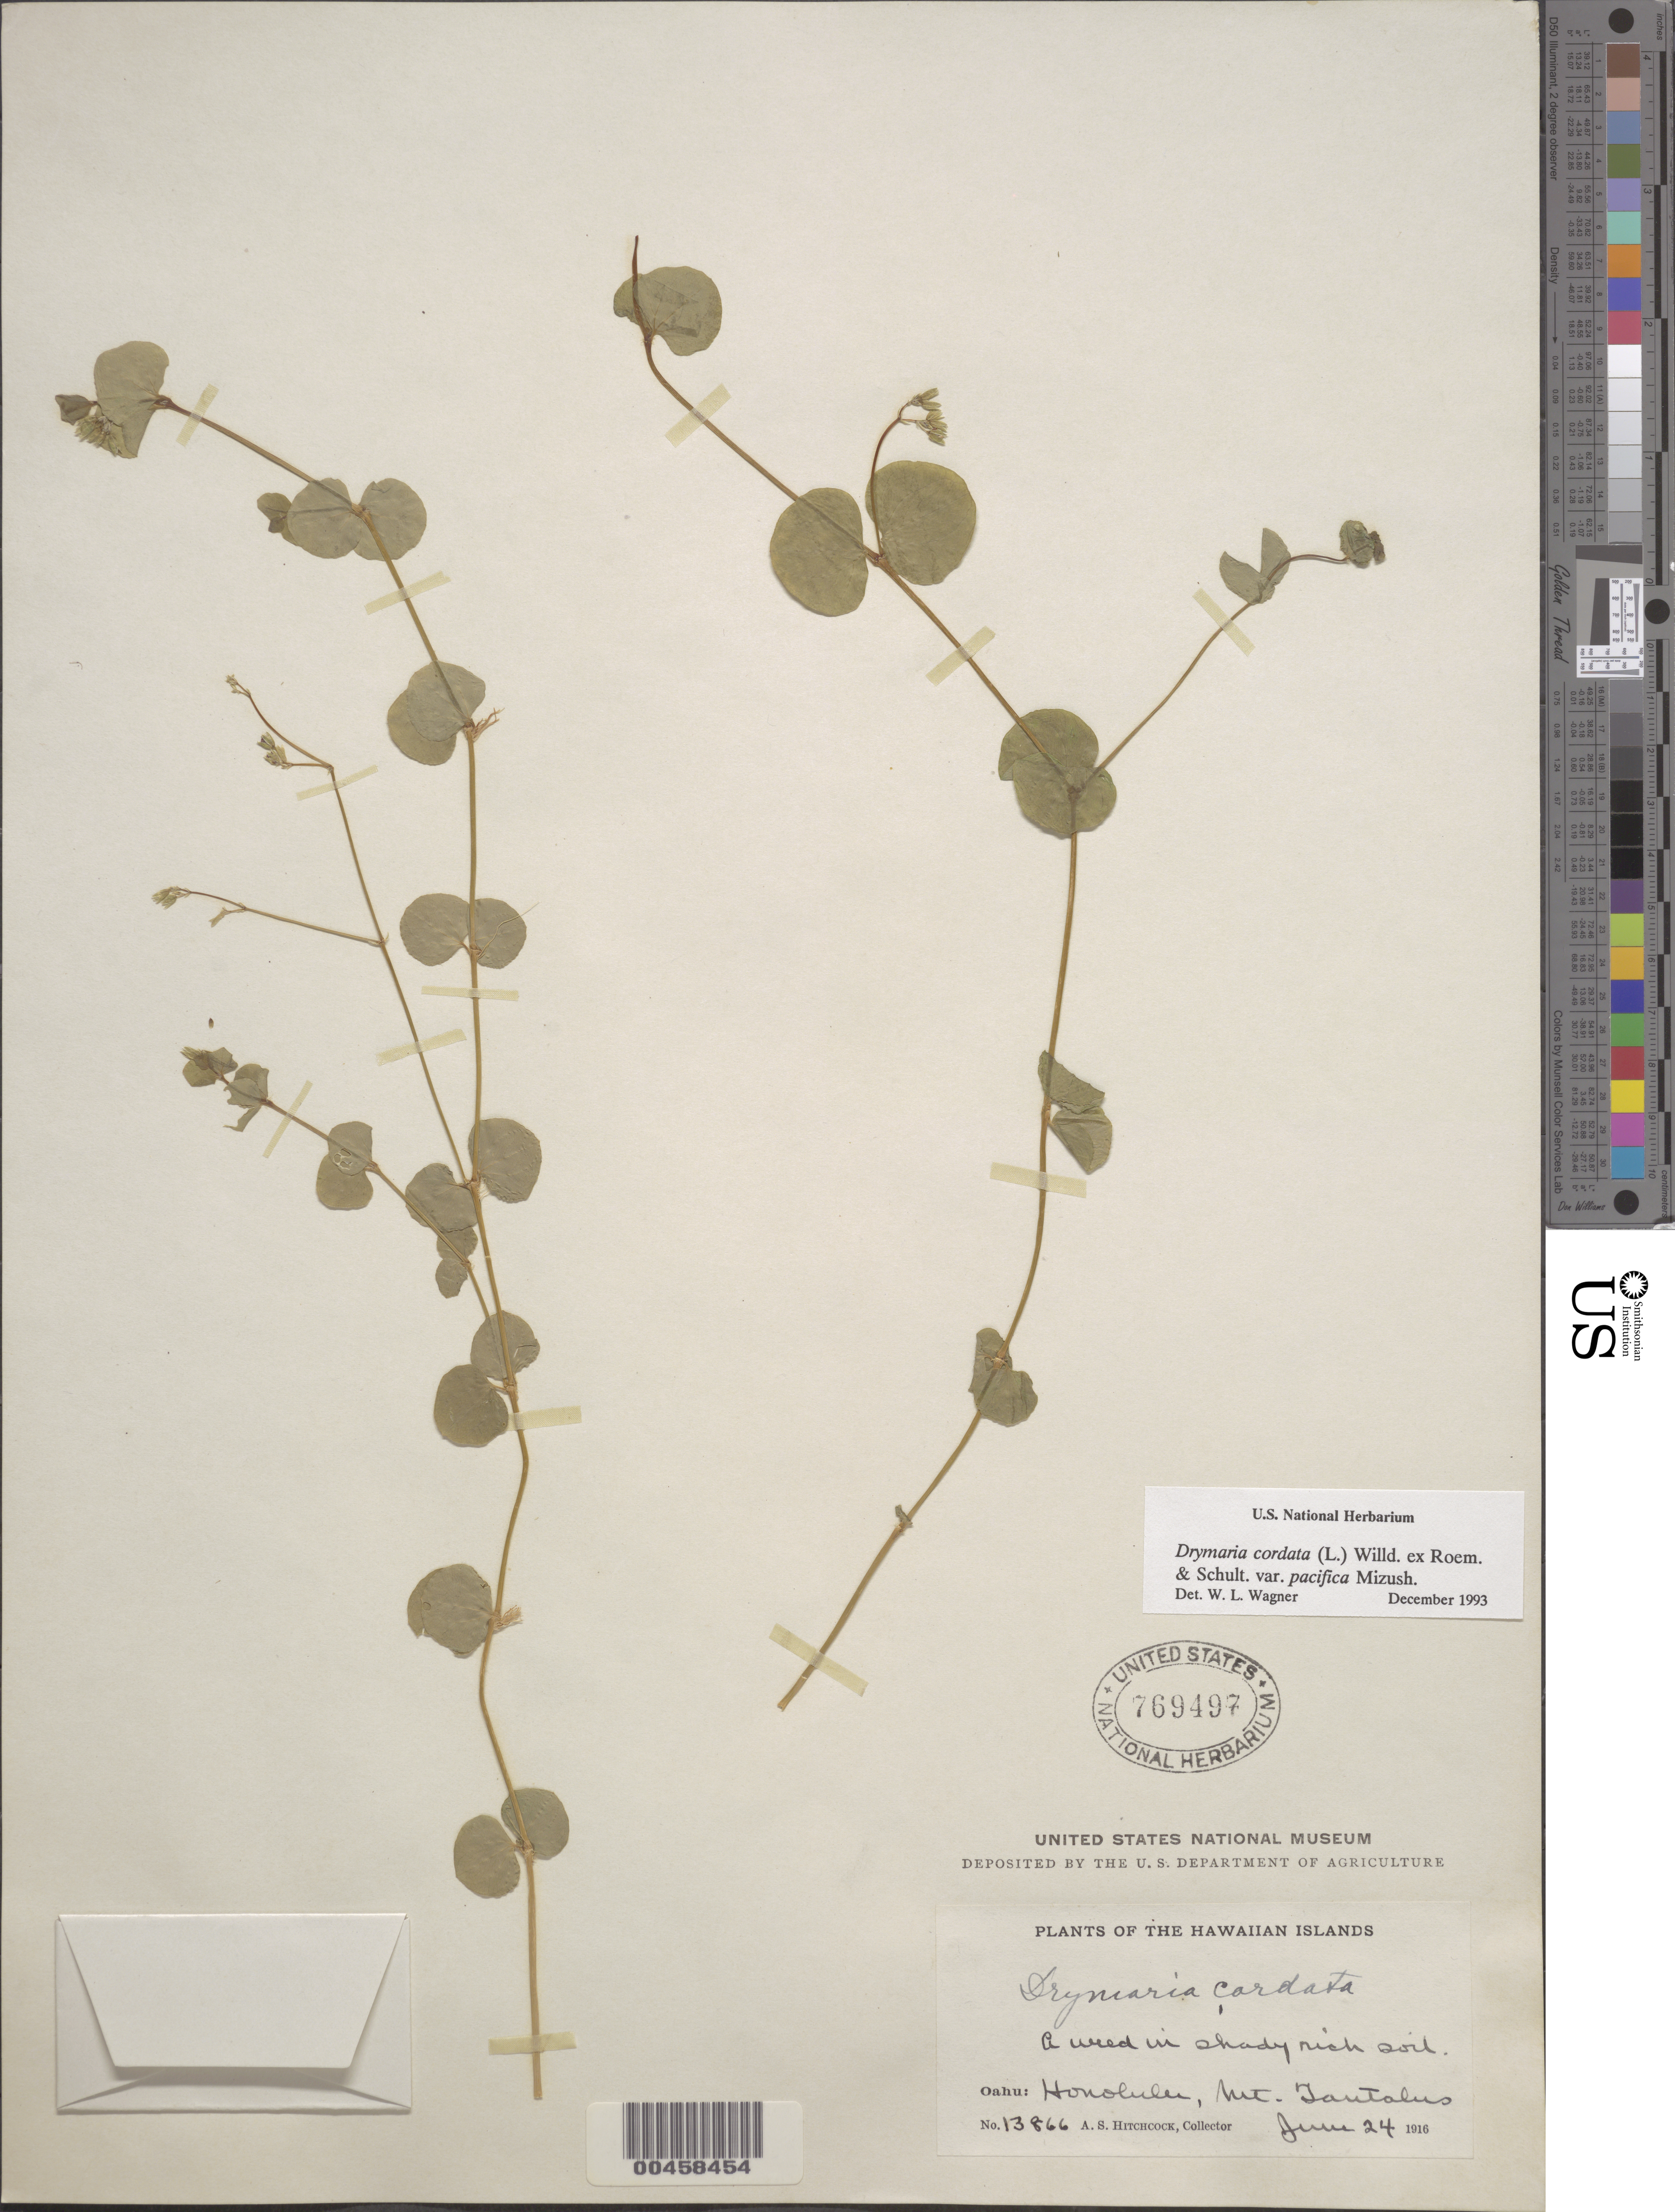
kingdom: Plantae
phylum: Tracheophyta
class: Magnoliopsida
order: Caryophyllales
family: Caryophyllaceae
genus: Drymaria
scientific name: Drymaria cordata var. pacifica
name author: M. Mizush.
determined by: Wagner, W. L., (BOT), Smithsonian Institution - National Museum of Natural History (UNITED STATES)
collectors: A. S. Hitchcock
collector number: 13866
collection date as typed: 24 Jun 1916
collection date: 1916-06-24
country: United States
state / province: Hawaii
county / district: Honolulu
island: Oahu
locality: Honolulu, Mt. Tantalus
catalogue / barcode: US 769497